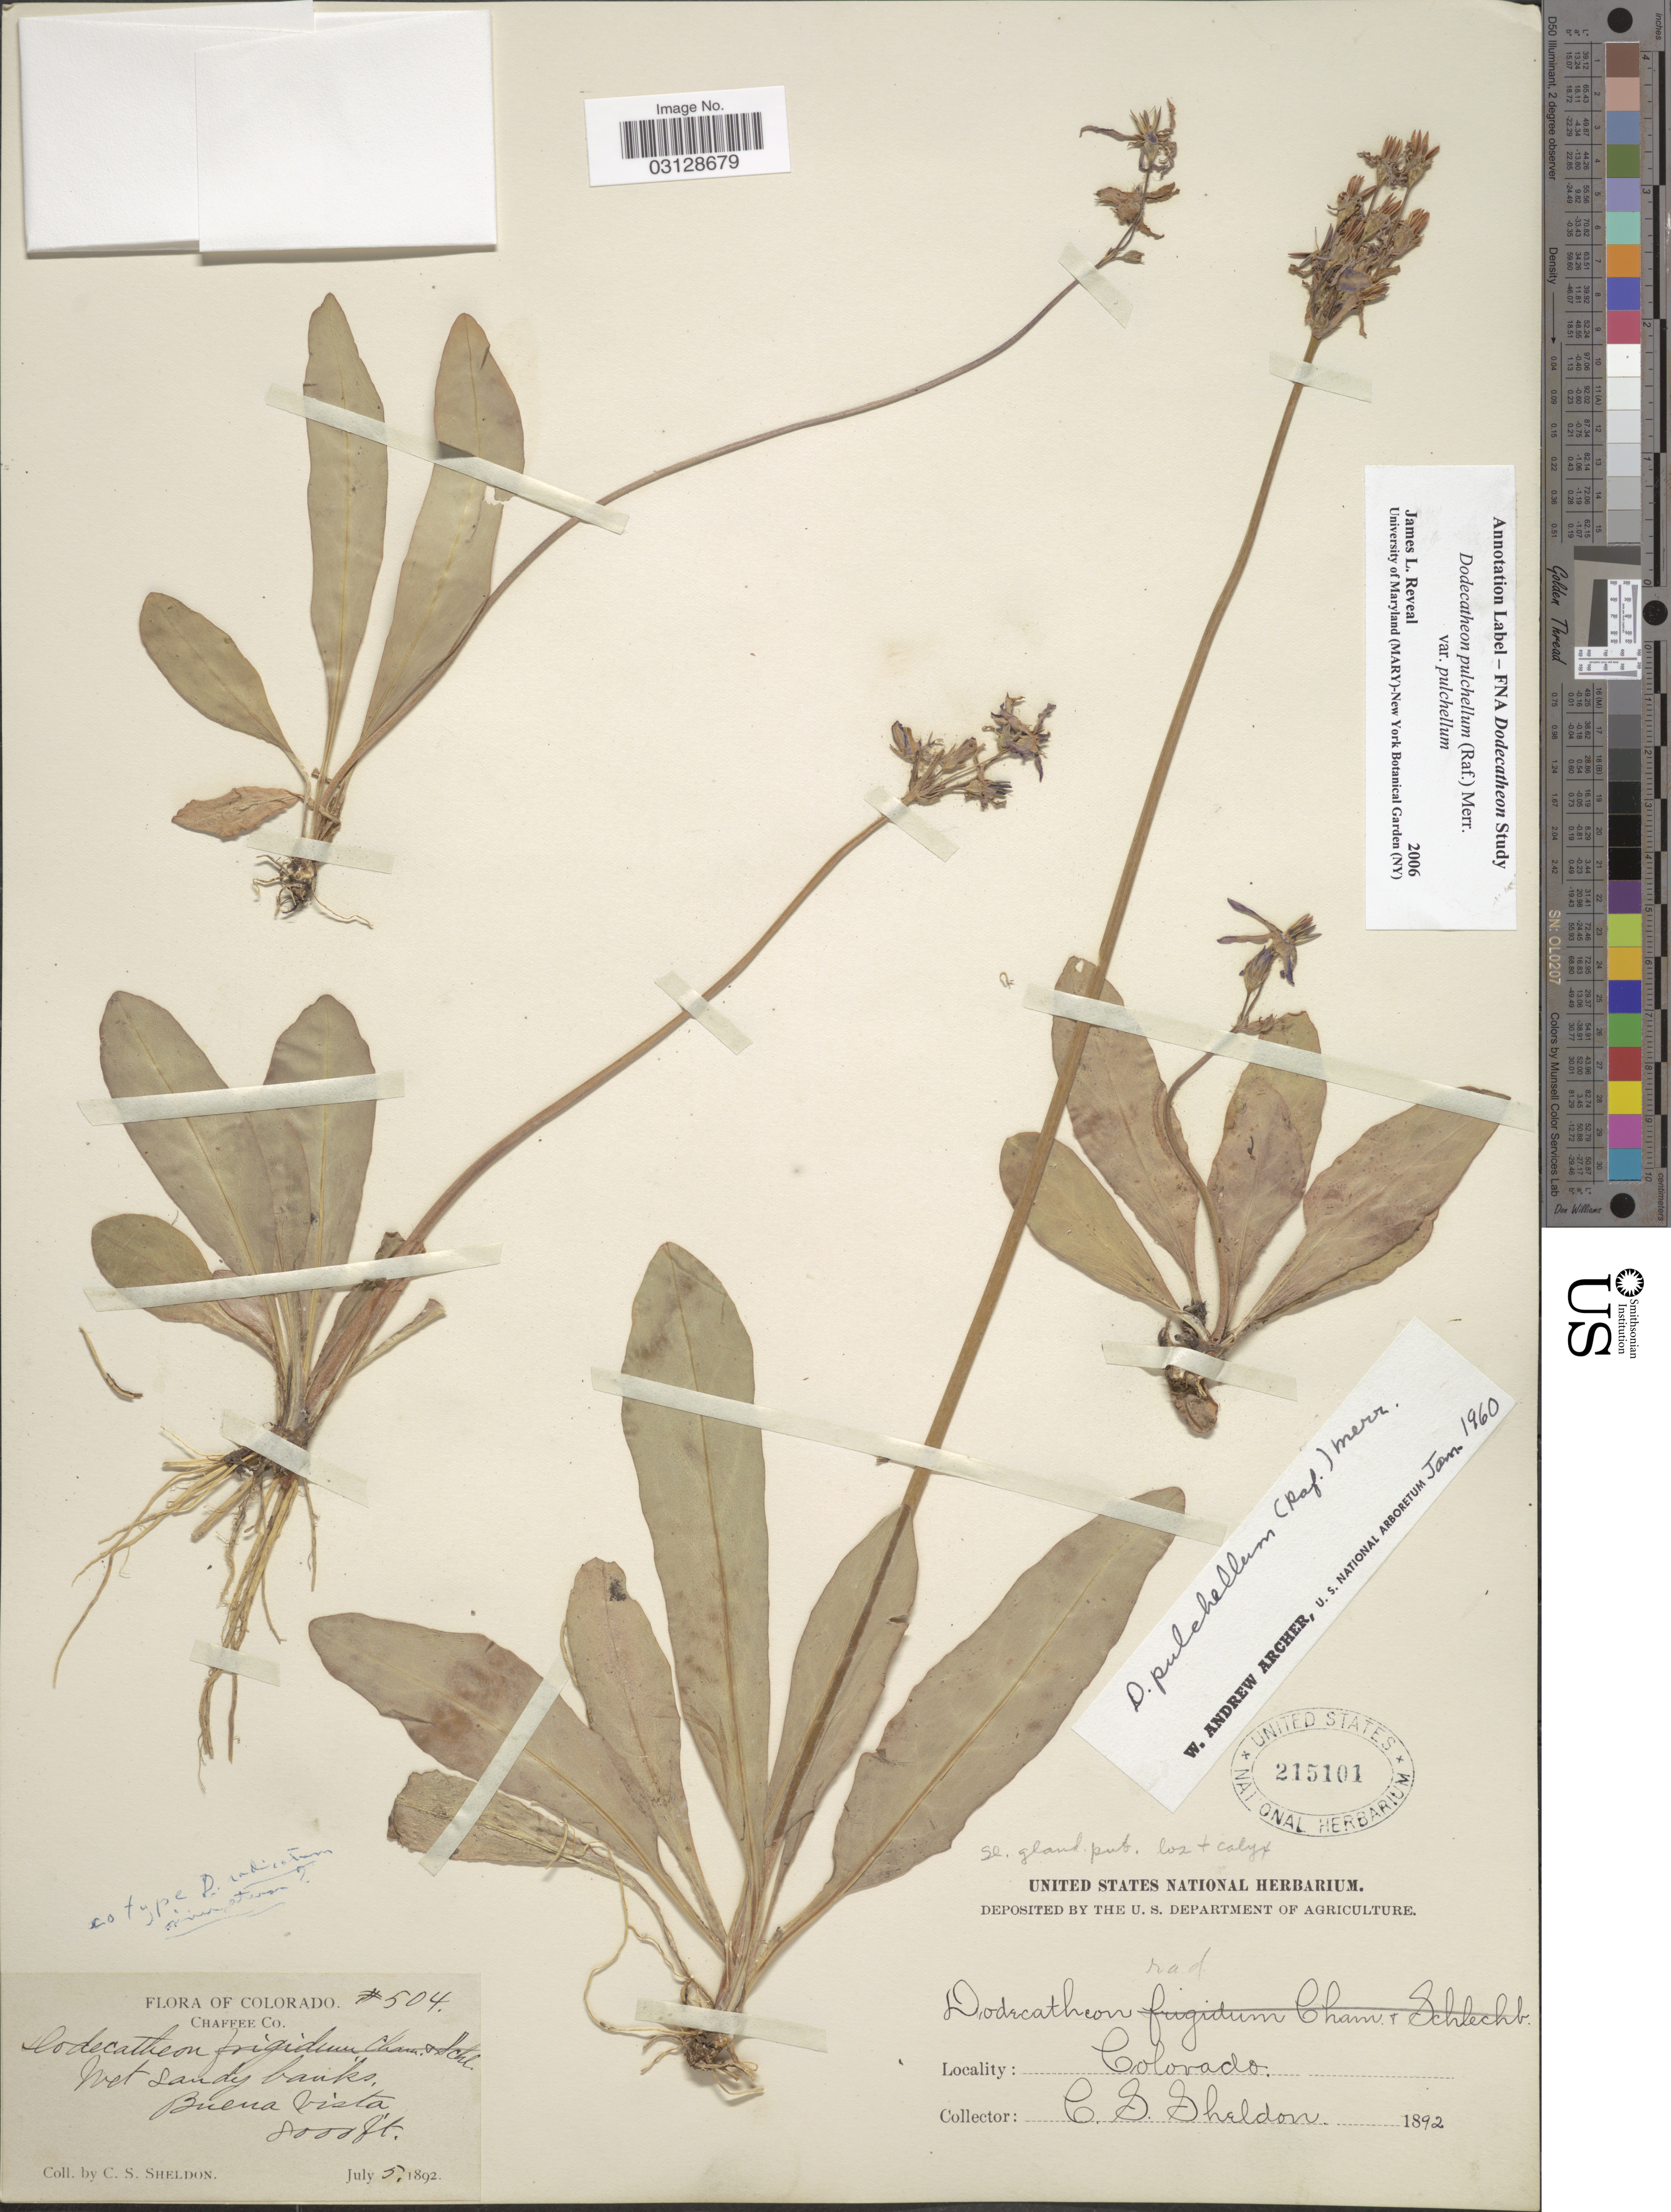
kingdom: Plantae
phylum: Tracheophyta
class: Magnoliopsida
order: Ericales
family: Primulaceae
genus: Dodecatheon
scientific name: Dodecatheon pulchellum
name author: (Raf.) Merr.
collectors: C. S. Sheldon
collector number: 504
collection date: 1892-07-05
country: United States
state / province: Colorado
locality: Chaffee Co. Buena Vista.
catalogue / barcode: US 215101